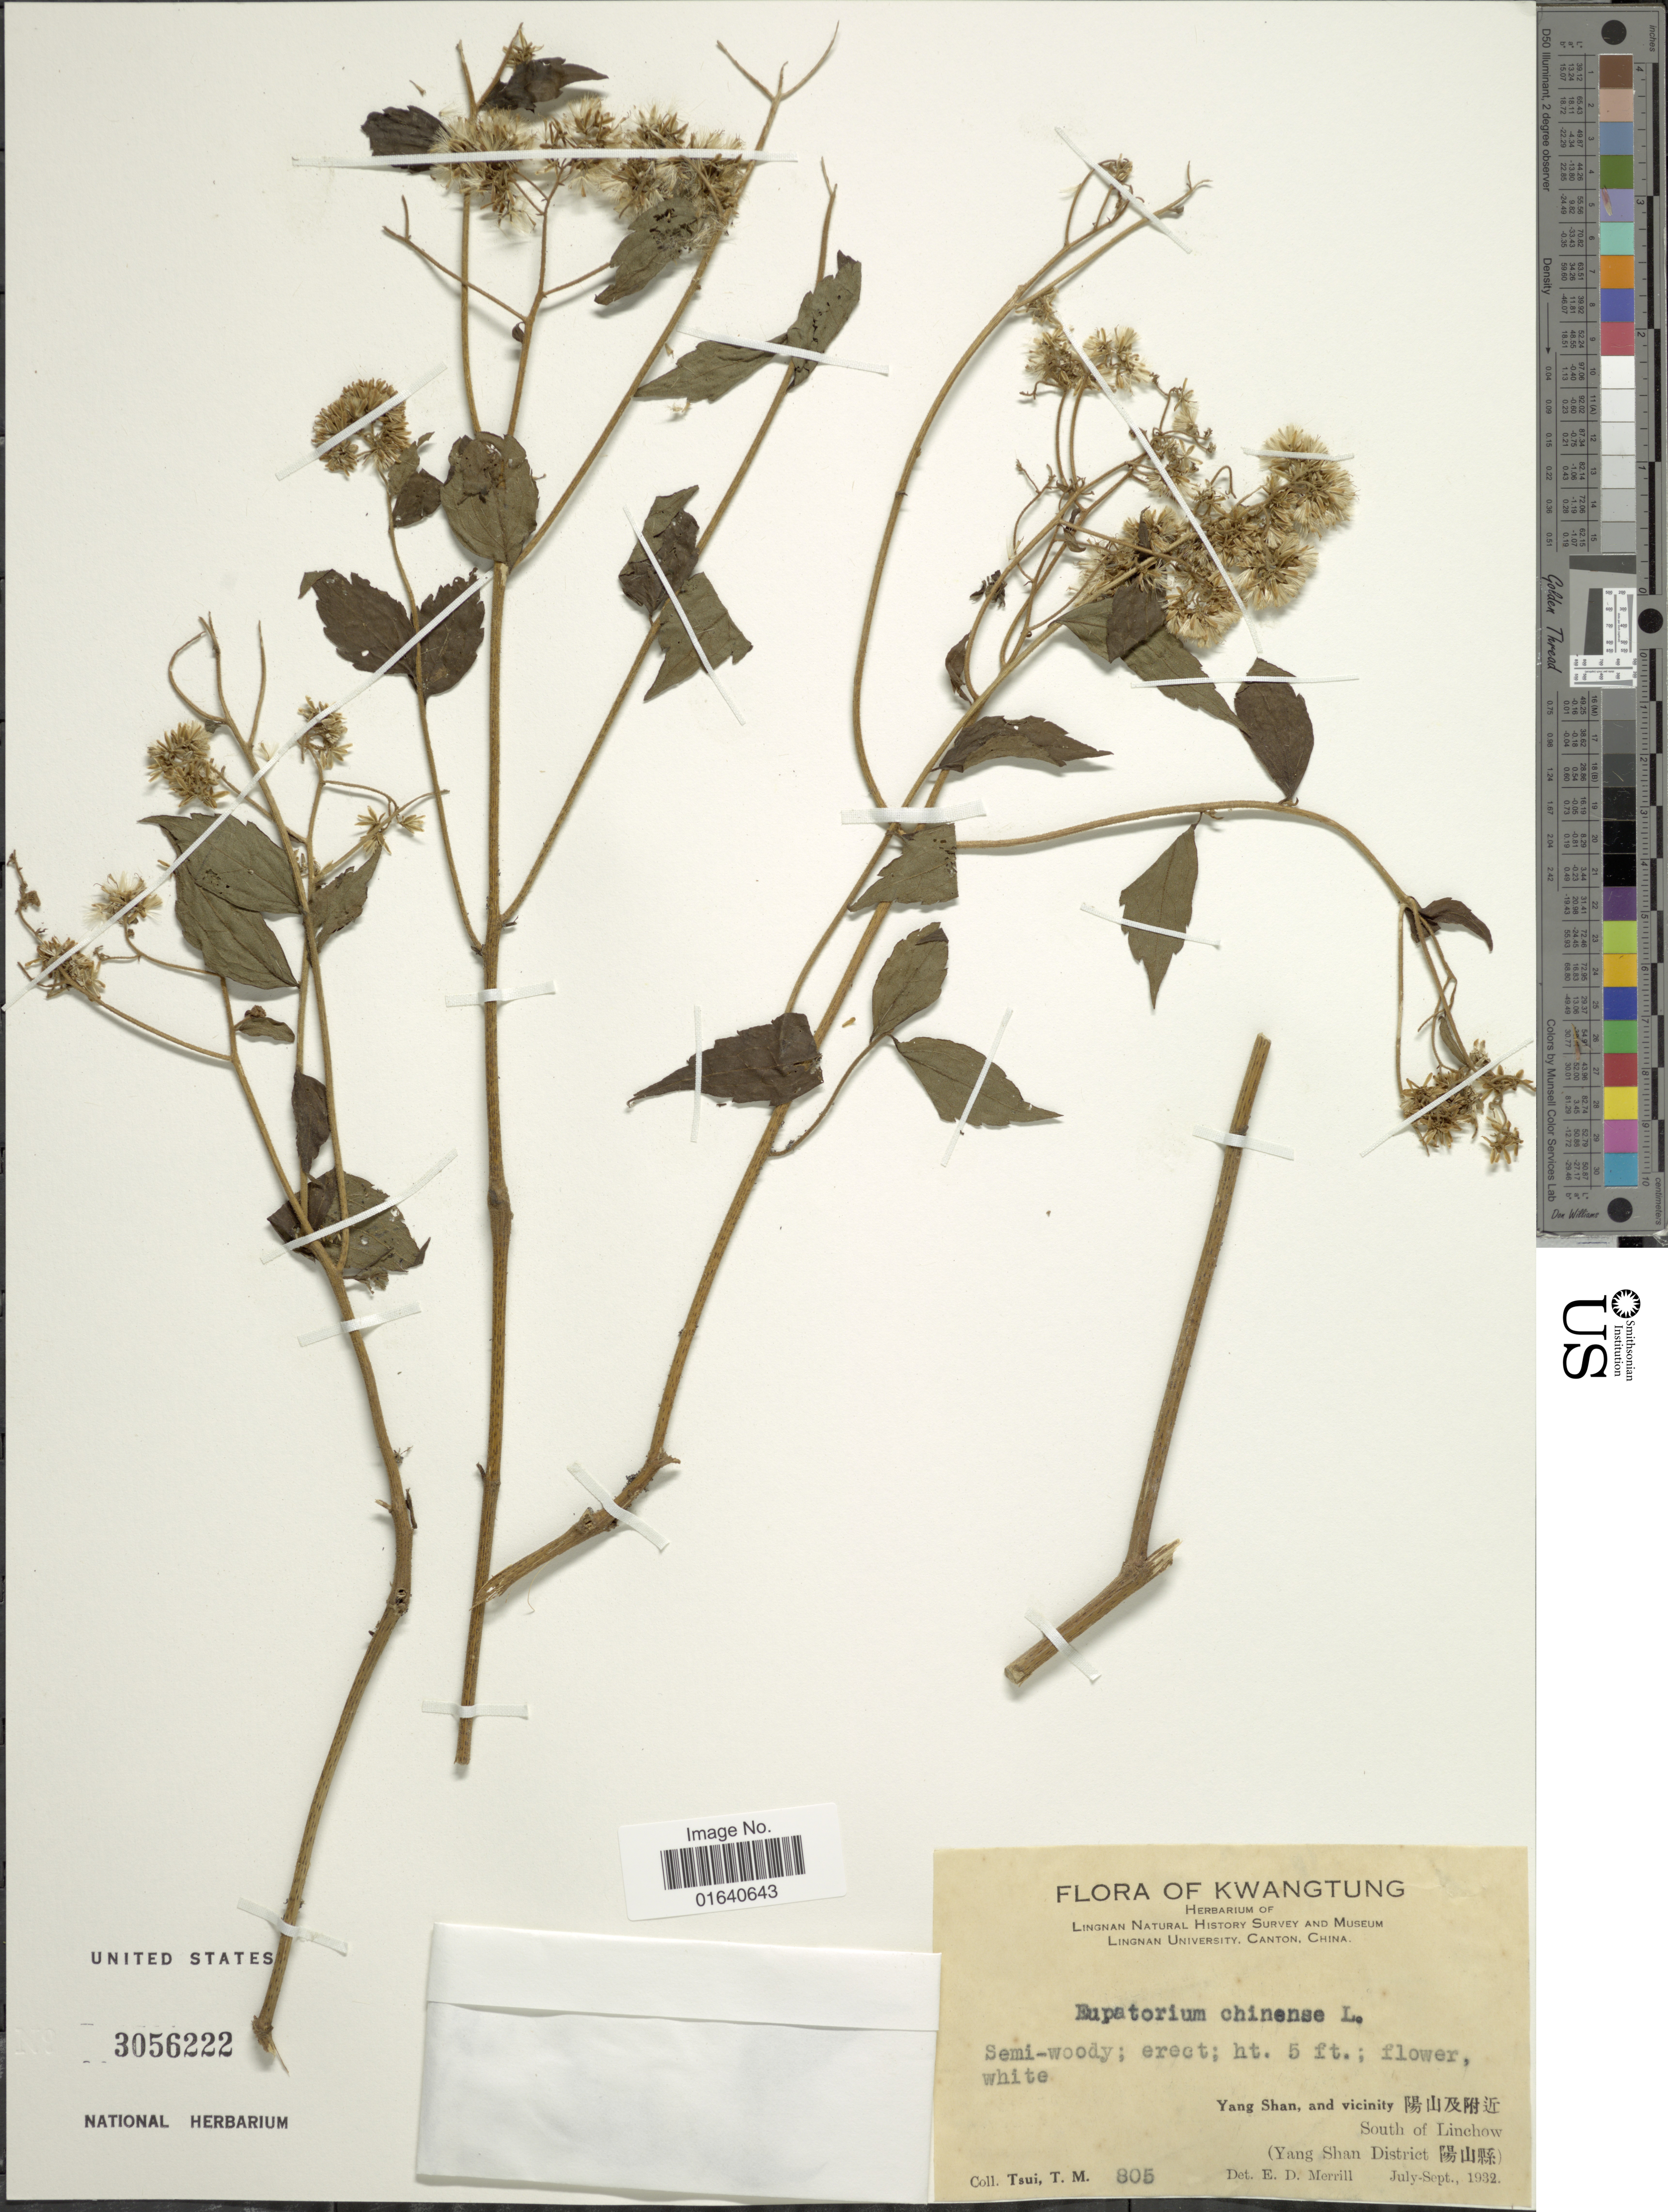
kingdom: Plantae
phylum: Tracheophyta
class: Magnoliopsida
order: Asterales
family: Asteraceae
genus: Eupatorium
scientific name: Eupatorium chinense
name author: L.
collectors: T. Tsui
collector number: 805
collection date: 1932-07/1932-09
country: China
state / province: Guangdong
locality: Kwangtung, Yang Shan, and vicinity X, South of Linchow (Yang Shan District X)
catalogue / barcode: US 3056222